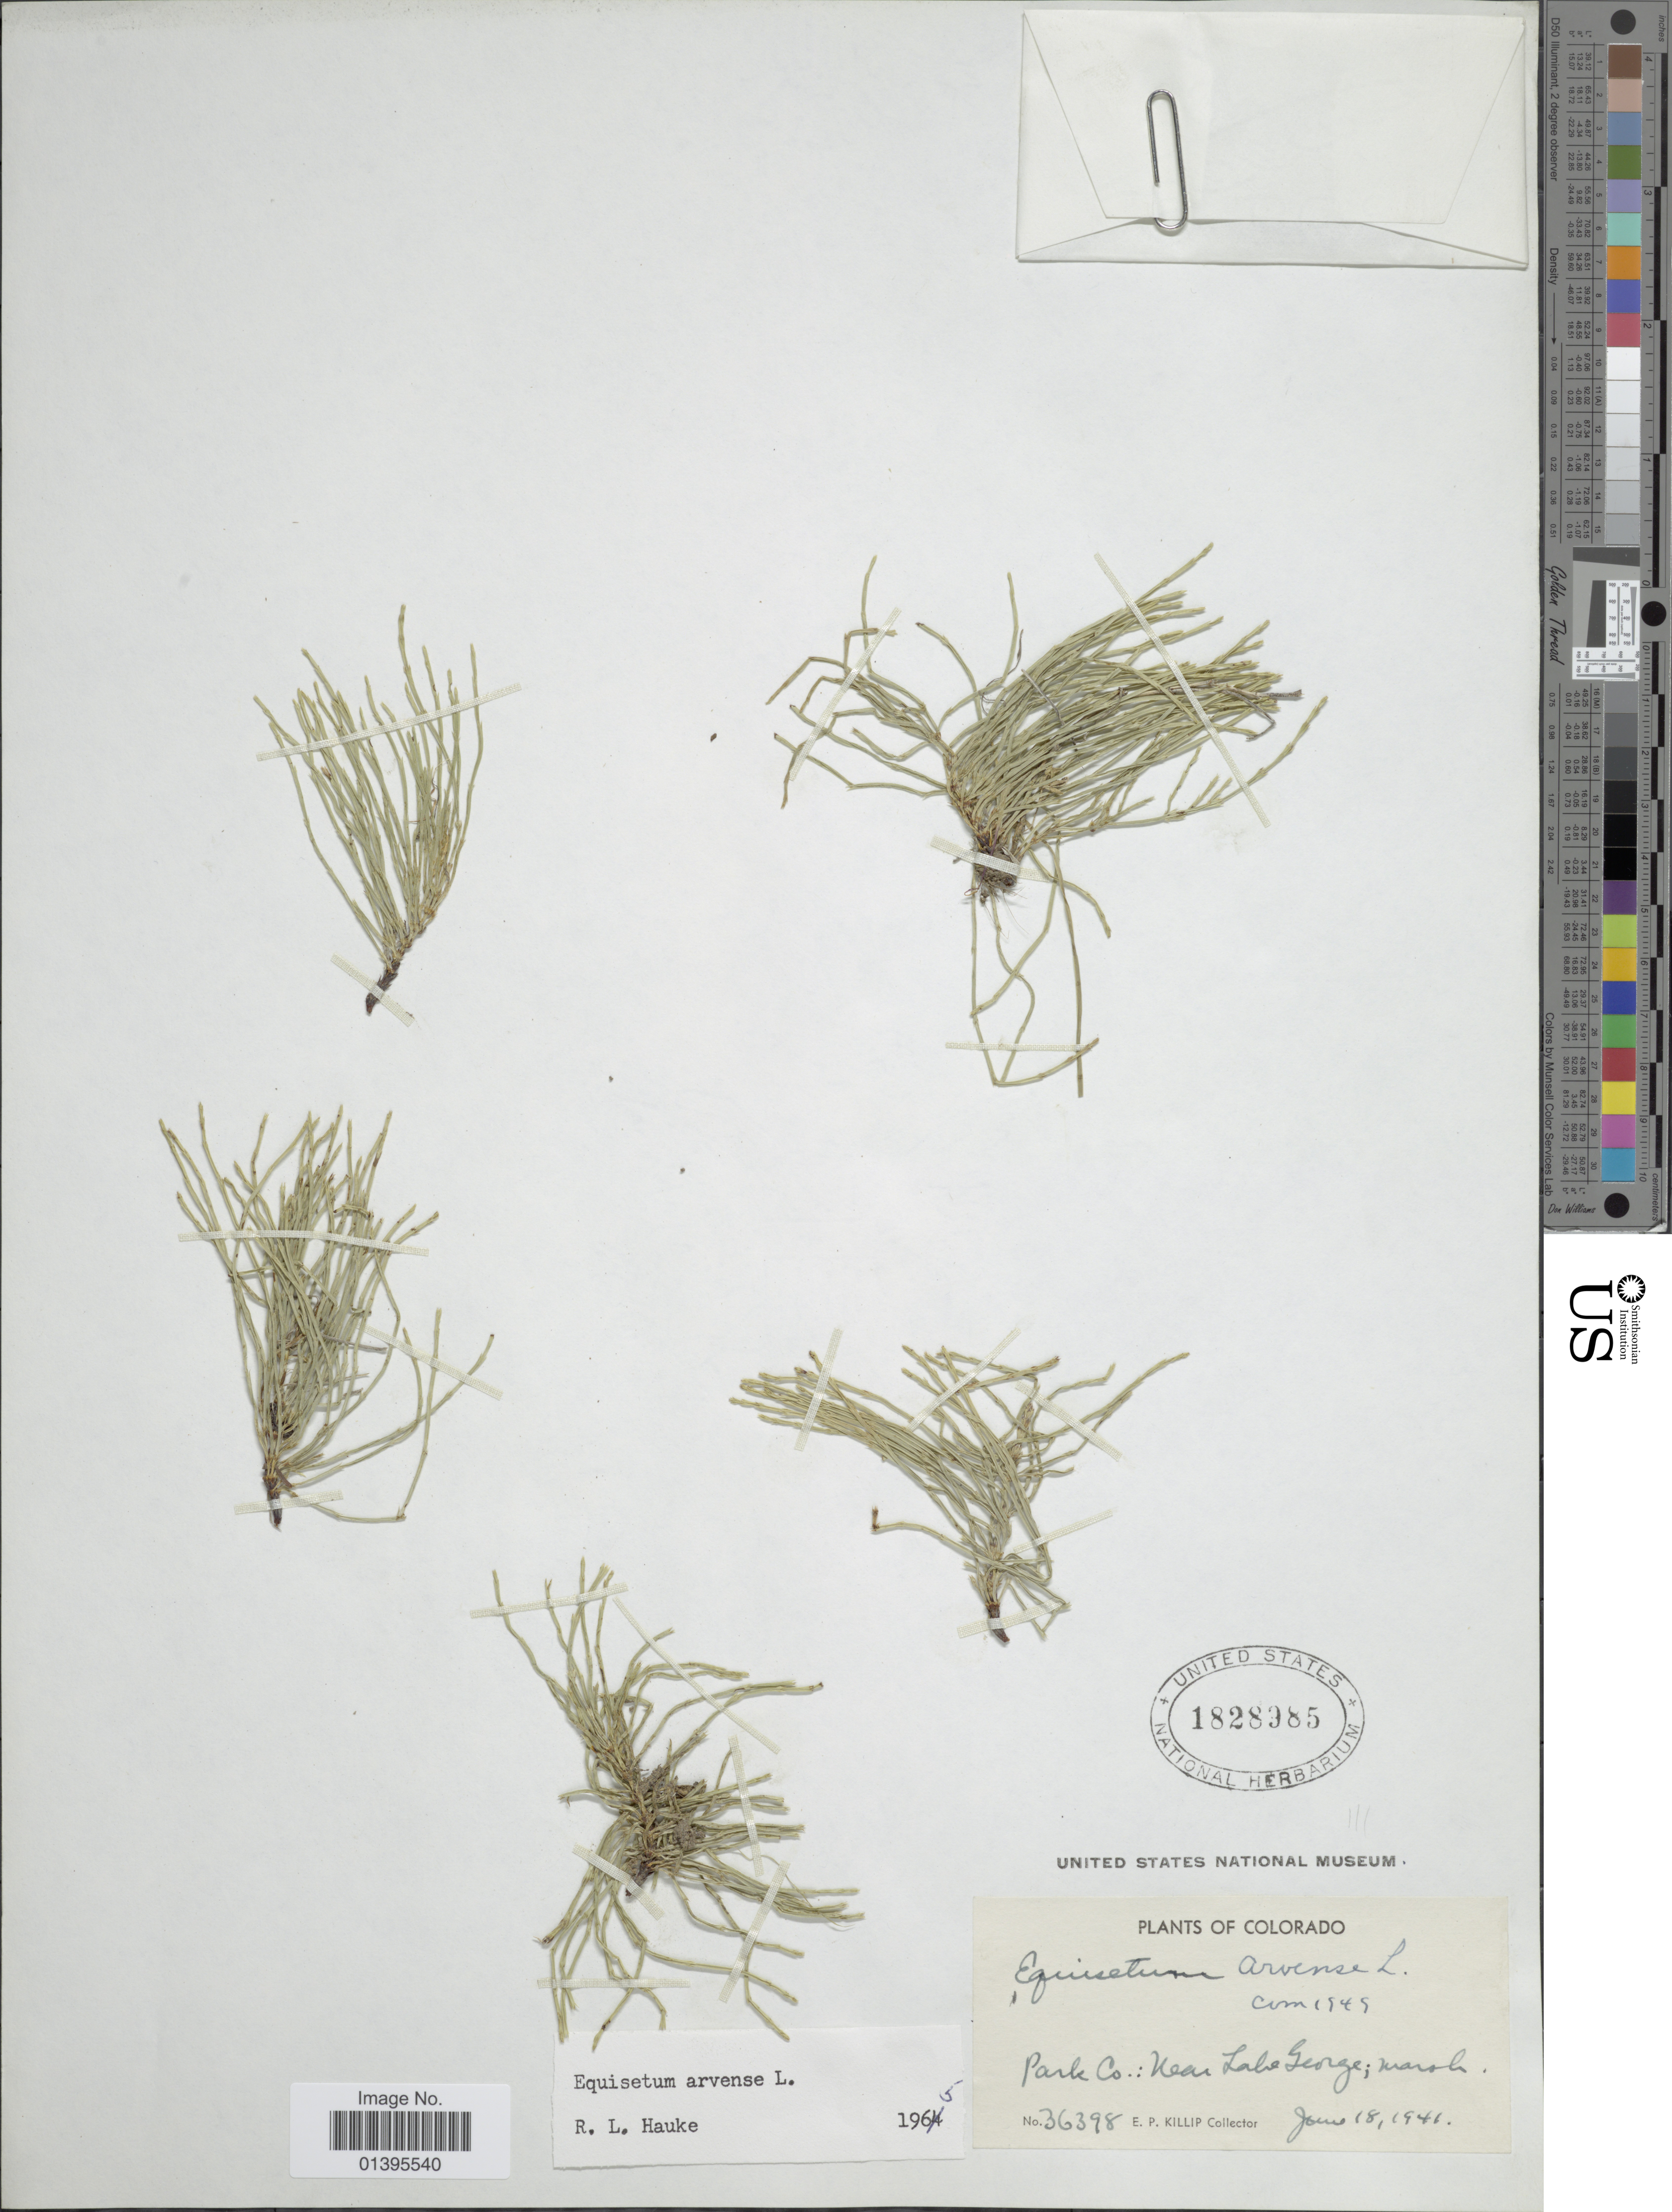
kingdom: Plantae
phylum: Tracheophyta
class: Polypodiopsida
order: Equisetales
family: Equisetaceae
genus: Equisetum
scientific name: Equisetum arvense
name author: L.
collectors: E. P. Killip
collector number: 36398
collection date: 1941-06-18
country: United States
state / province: Colorado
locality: Park Co.: near Lake George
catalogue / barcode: US 1828985